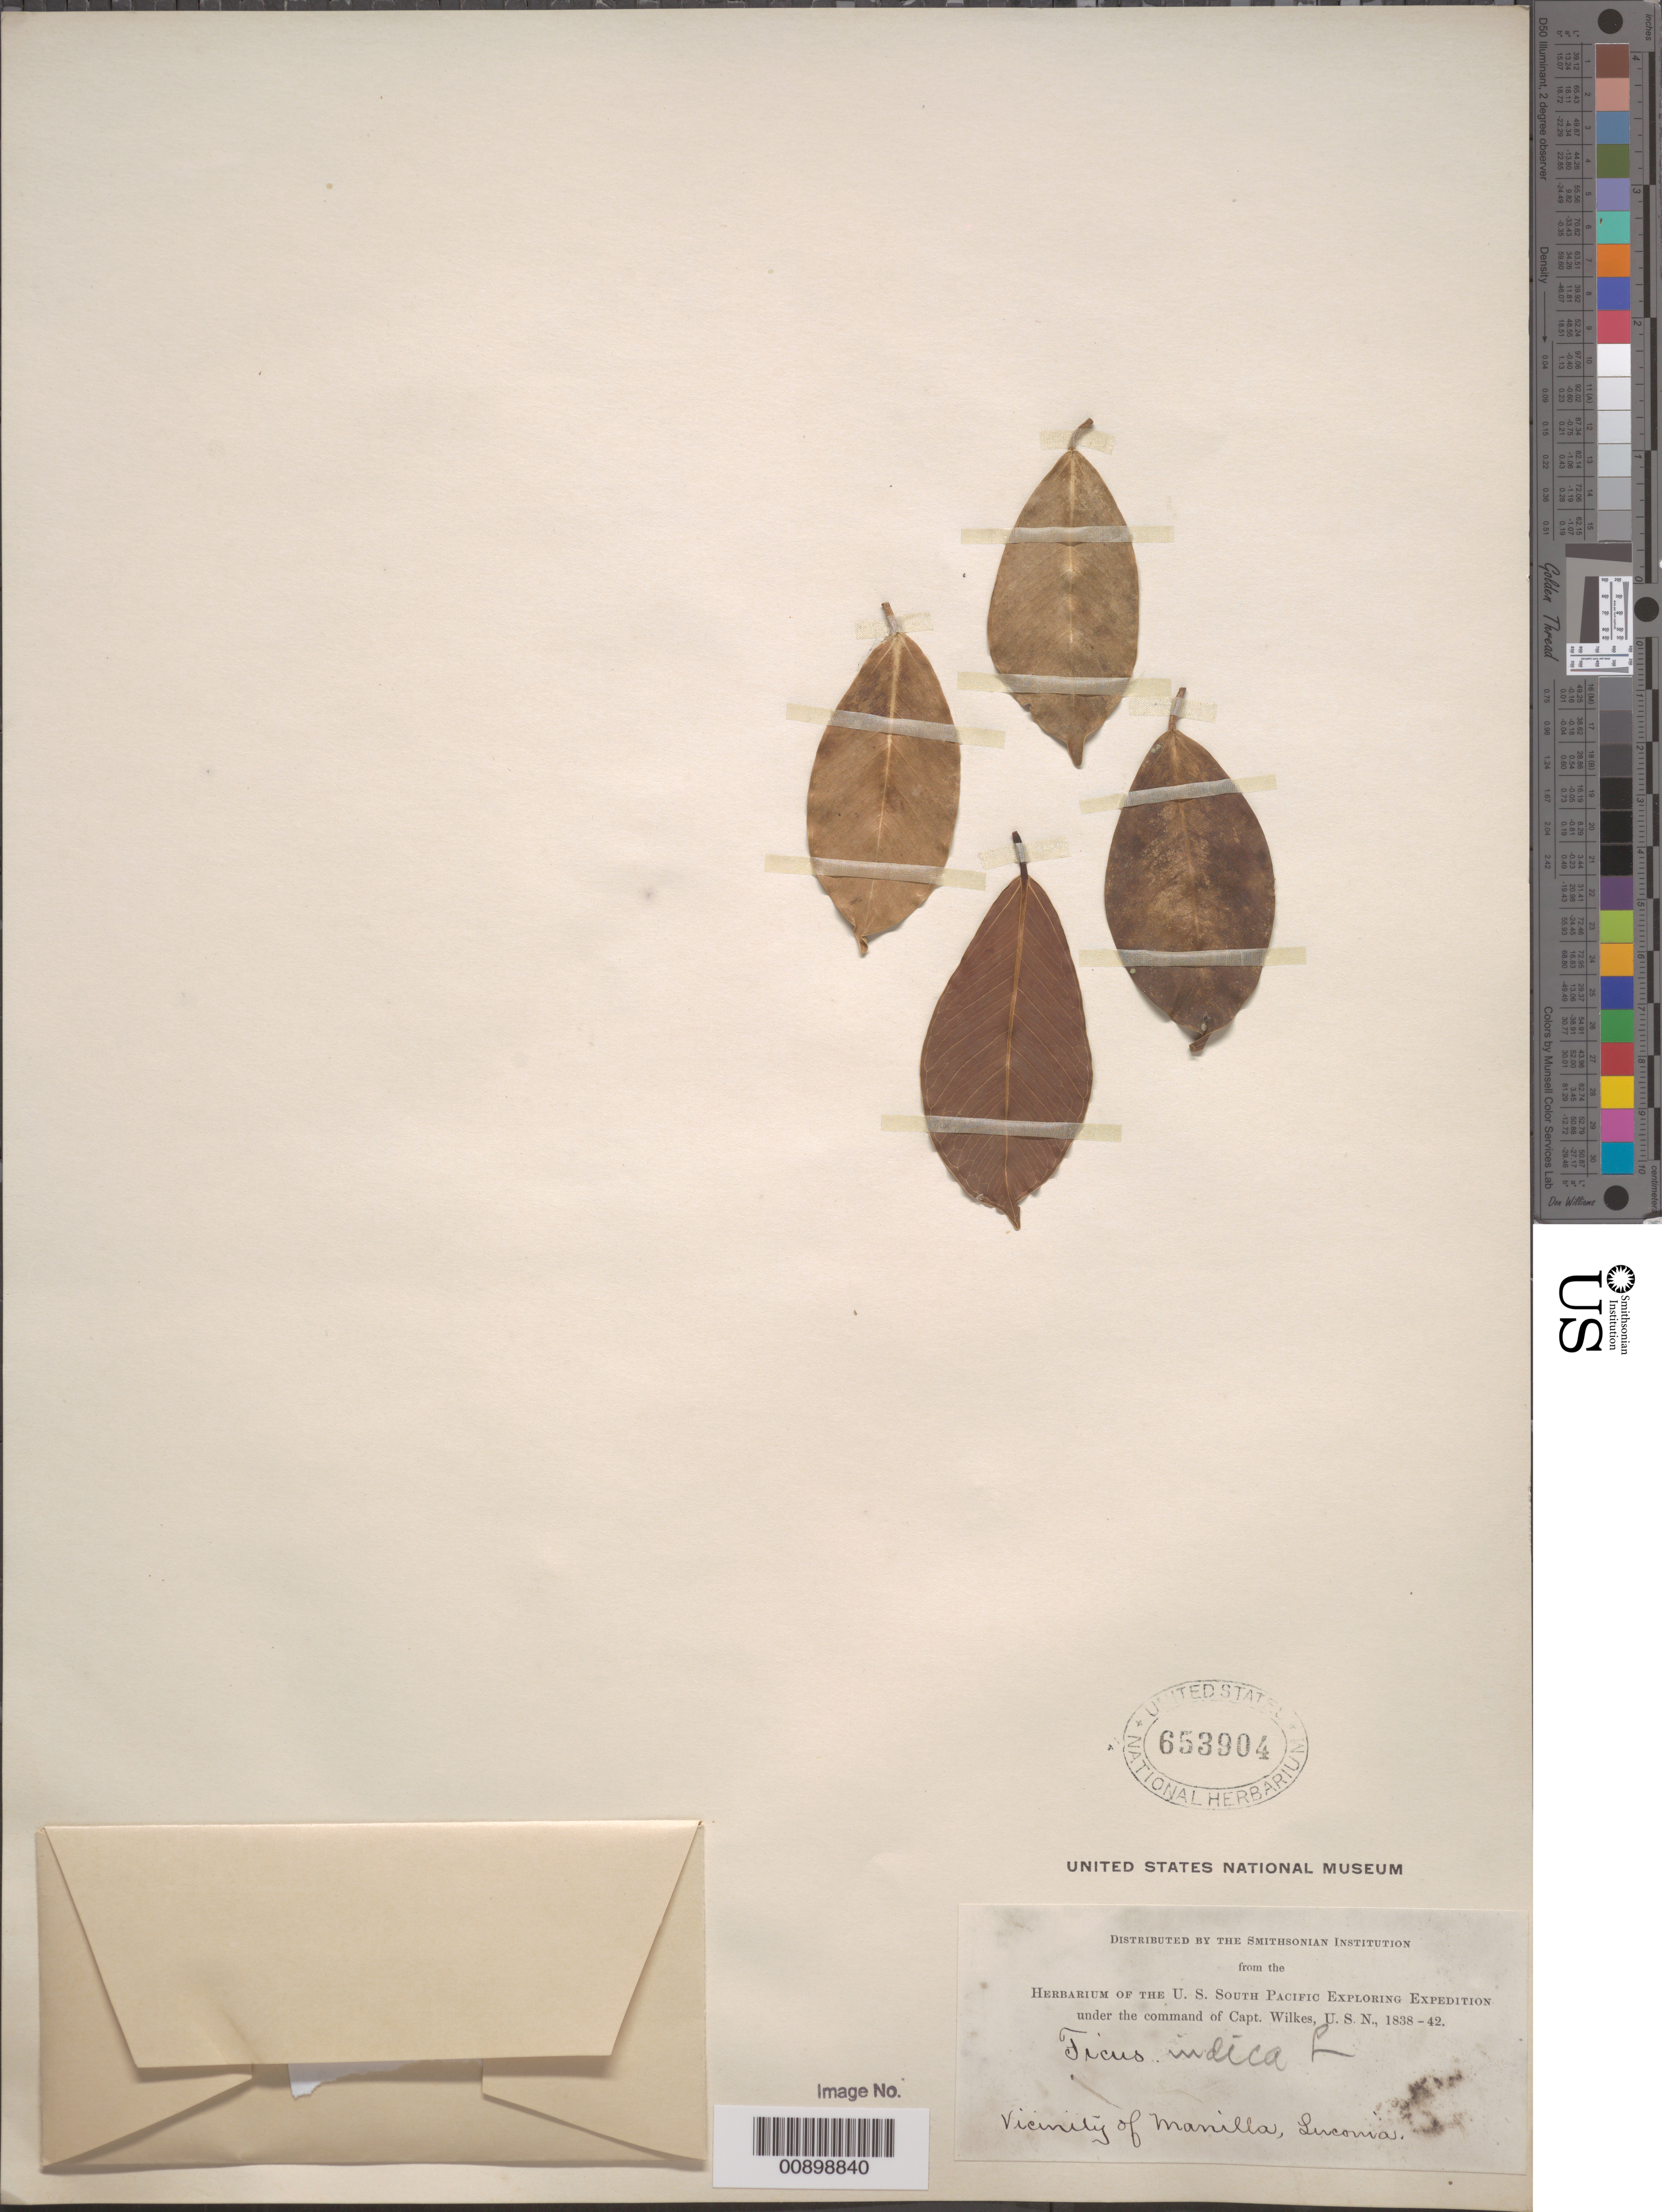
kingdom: Plantae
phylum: Tracheophyta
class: Magnoliopsida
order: Rosales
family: Moraceae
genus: Ficus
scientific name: Ficus indica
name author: L.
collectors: Wilkes Explor. Exped.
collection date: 1838/1842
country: Philippines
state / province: National Capital Region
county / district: Manila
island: Luconia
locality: vicinity of Manilla, Luconia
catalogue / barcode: US 653904